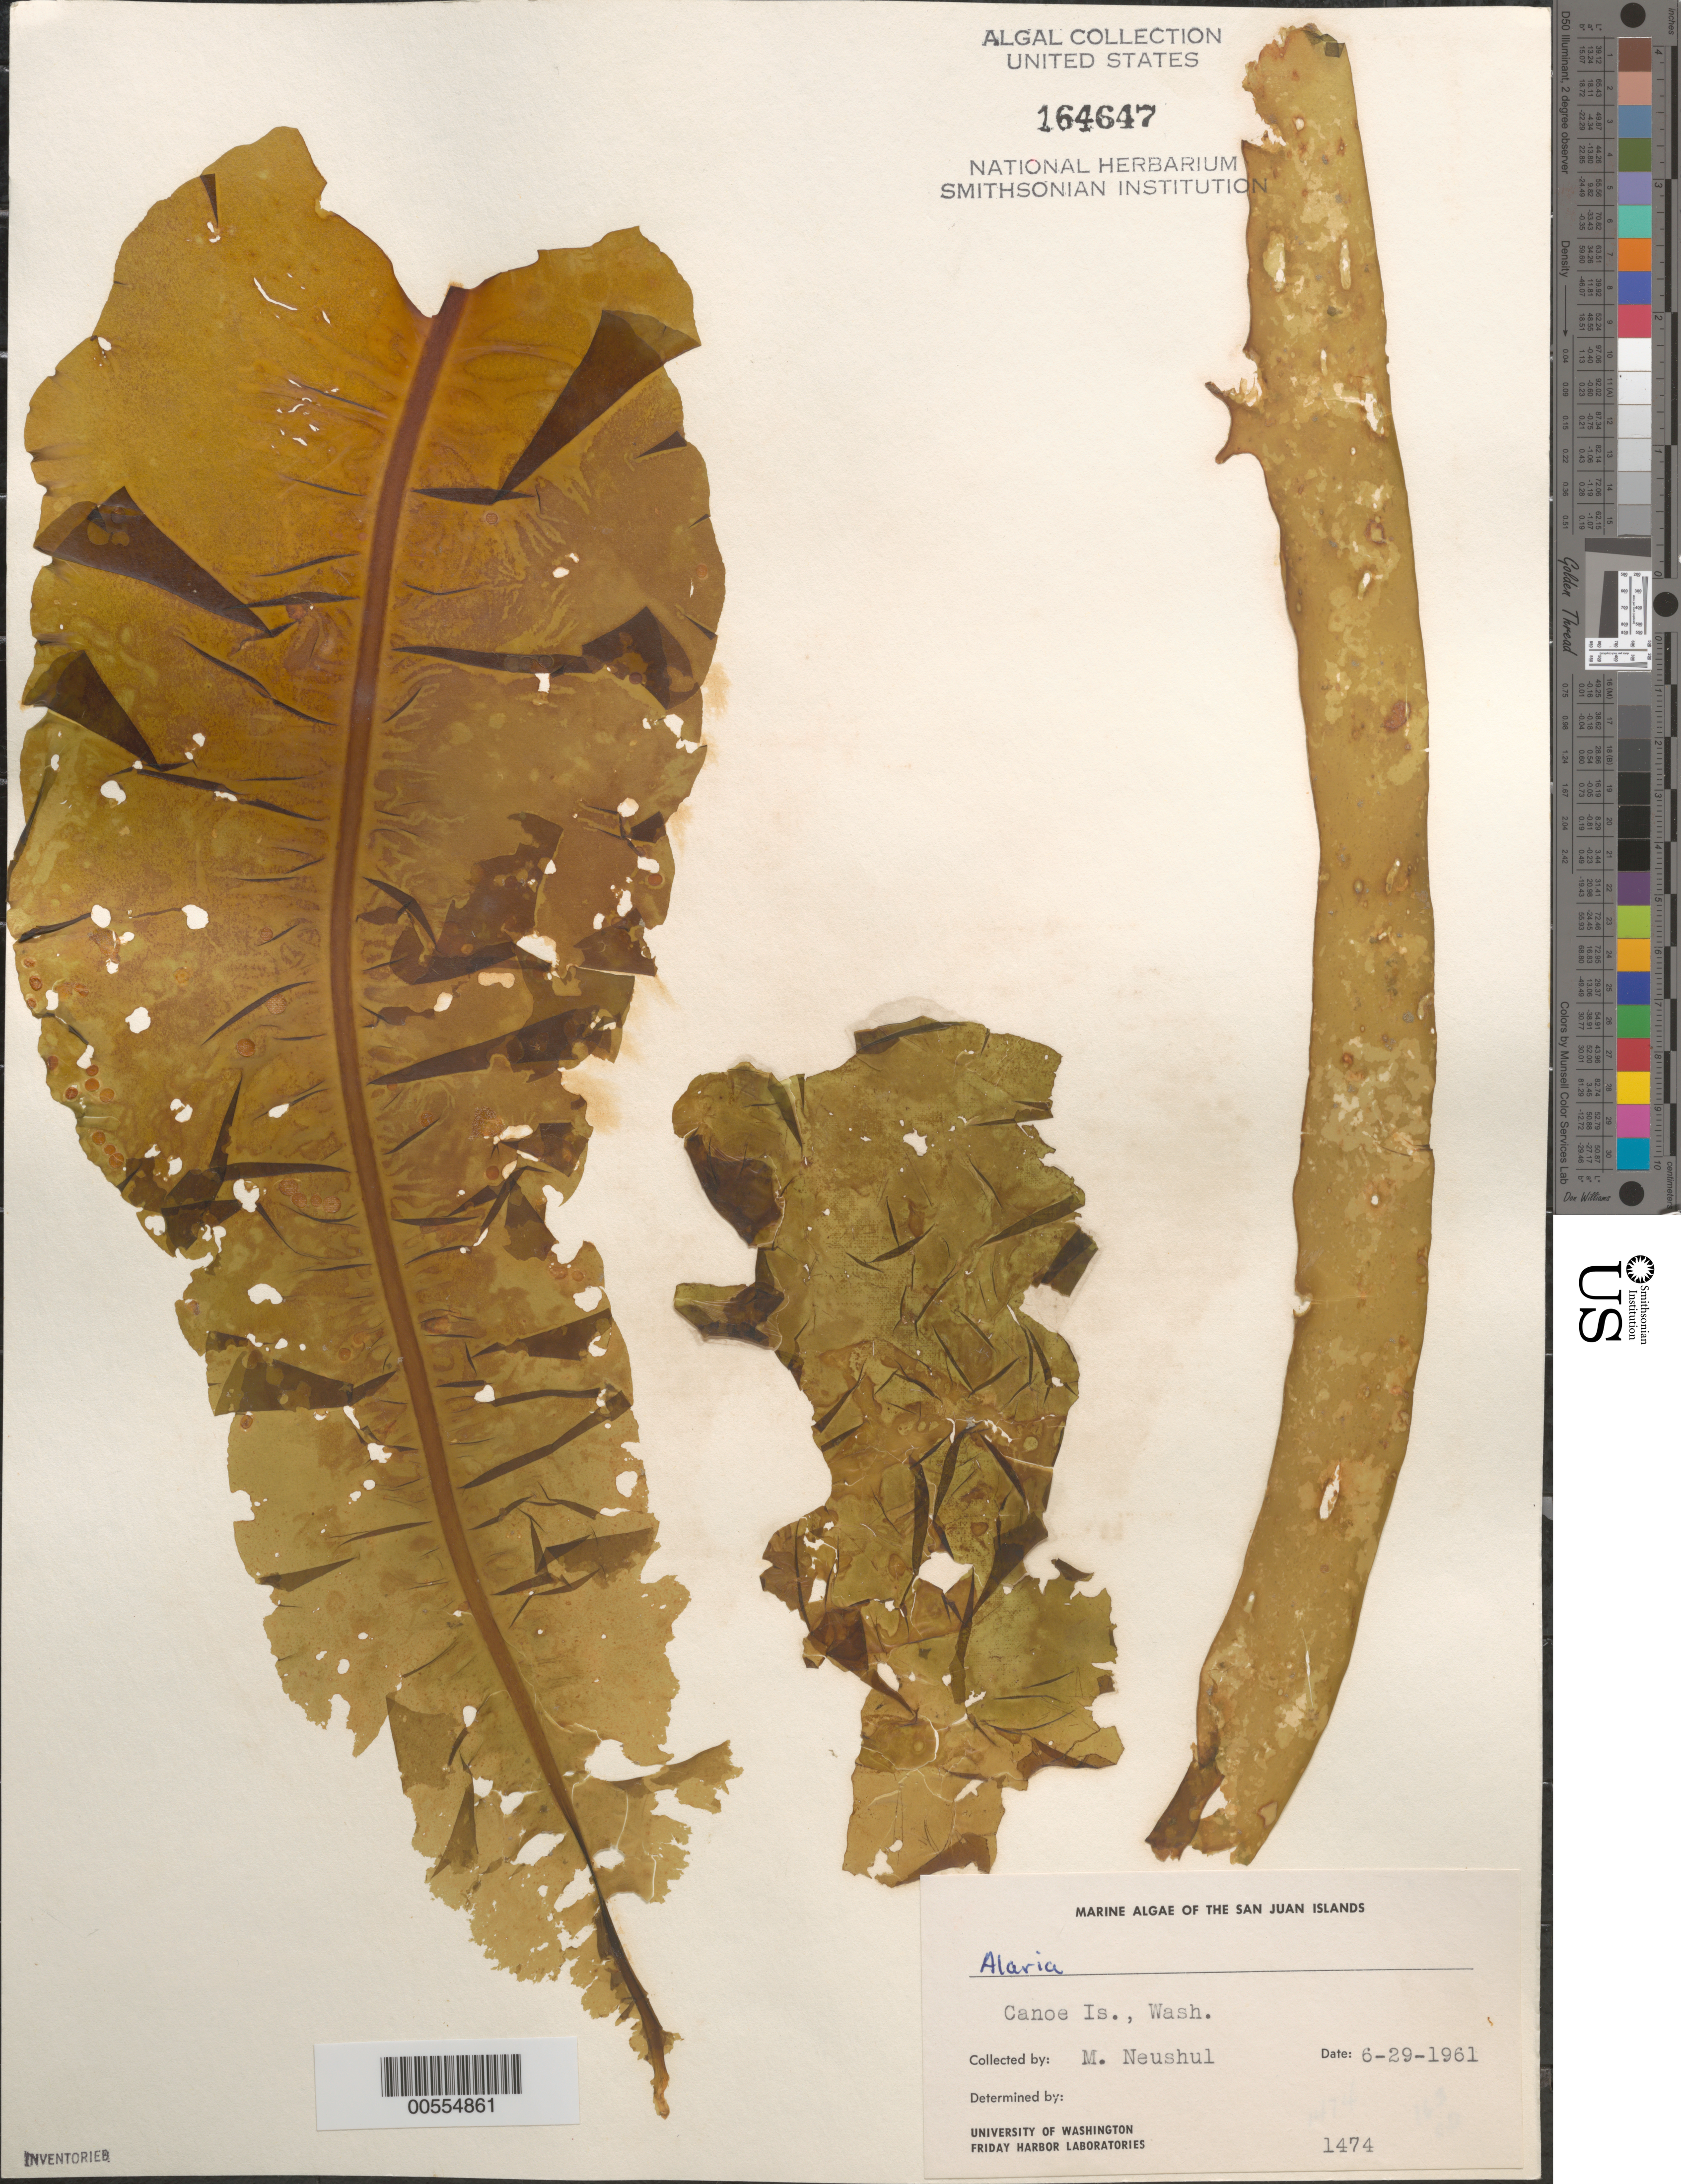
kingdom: Chromista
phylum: Ochrophyta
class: Phaeophyceae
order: Laminariales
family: Alariaceae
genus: Alaria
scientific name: Alaria sp.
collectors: M. Neushul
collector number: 1474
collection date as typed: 29 Jun 1961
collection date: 1961-06-29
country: United States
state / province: Washington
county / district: San Juan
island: Canoe Island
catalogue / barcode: US 164647